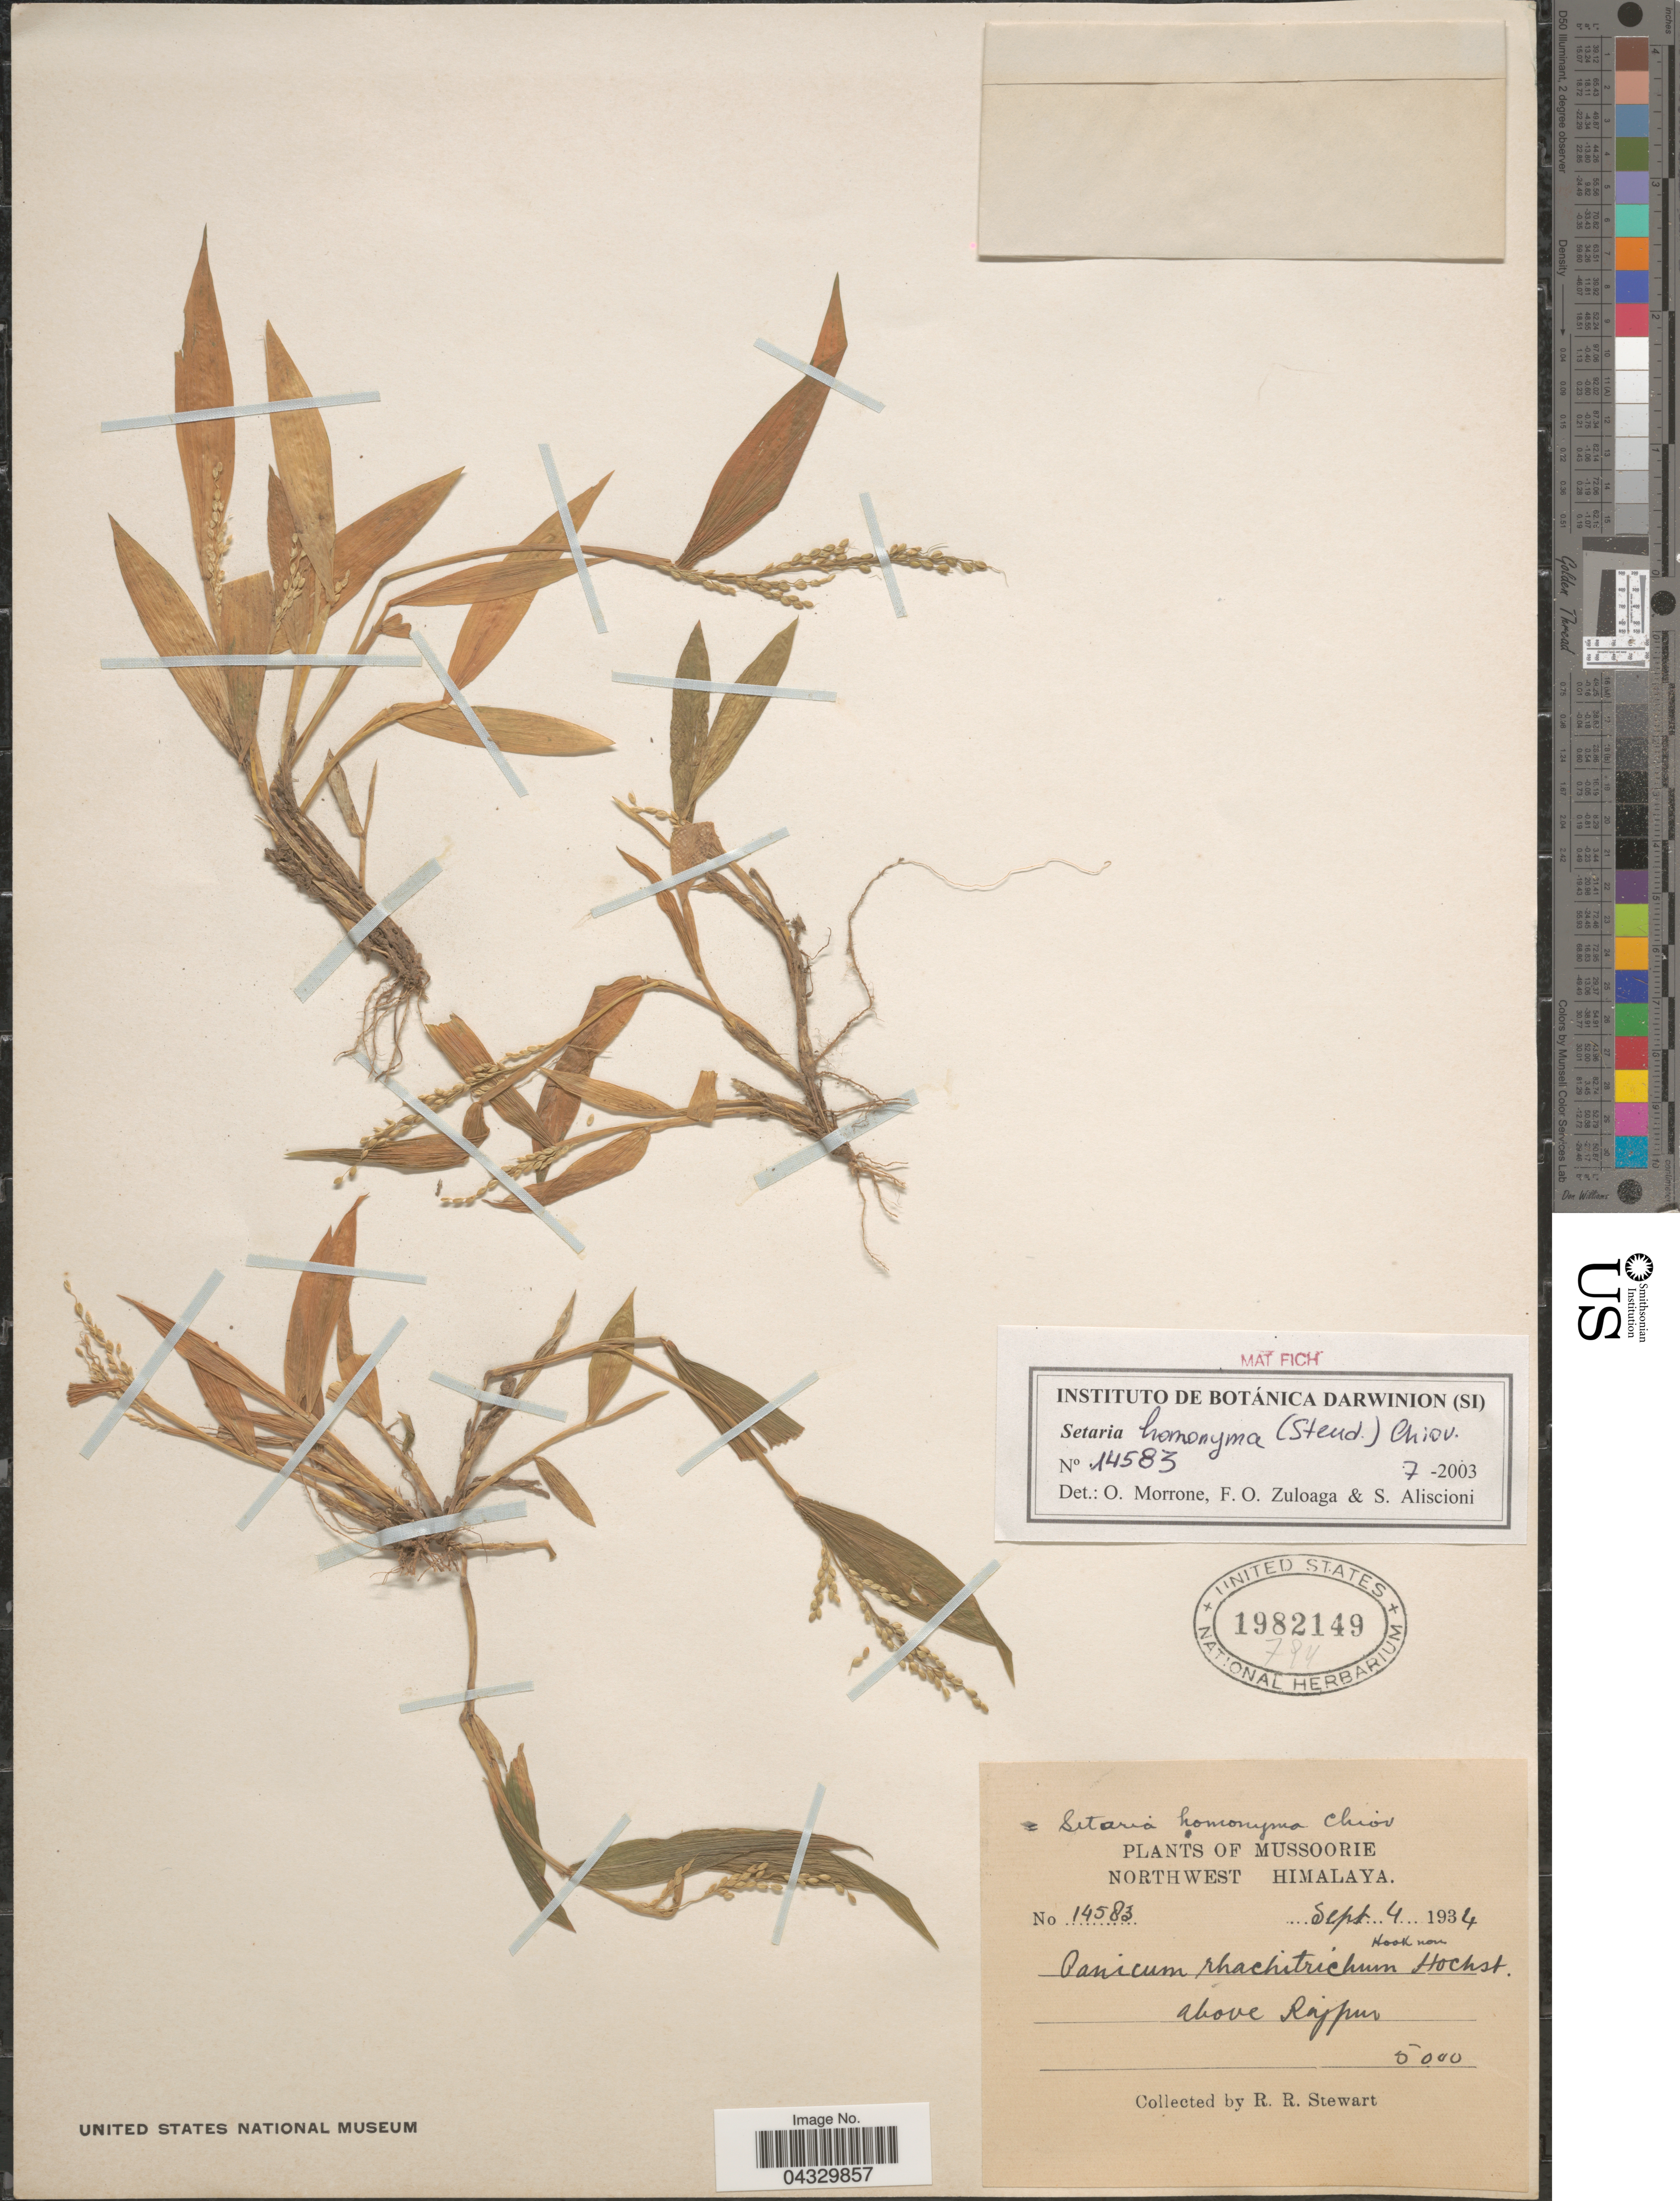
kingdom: Plantae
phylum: Tracheophyta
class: Liliopsida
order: Poales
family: Poaceae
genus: Setaria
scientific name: Setaria homonyma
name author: (Steud.) Chiov.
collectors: R. Stewart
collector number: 14583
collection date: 1934-09-04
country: India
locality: Mussoorie. Northwest Himalaya. Above Rajpur.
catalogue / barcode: US 1982149